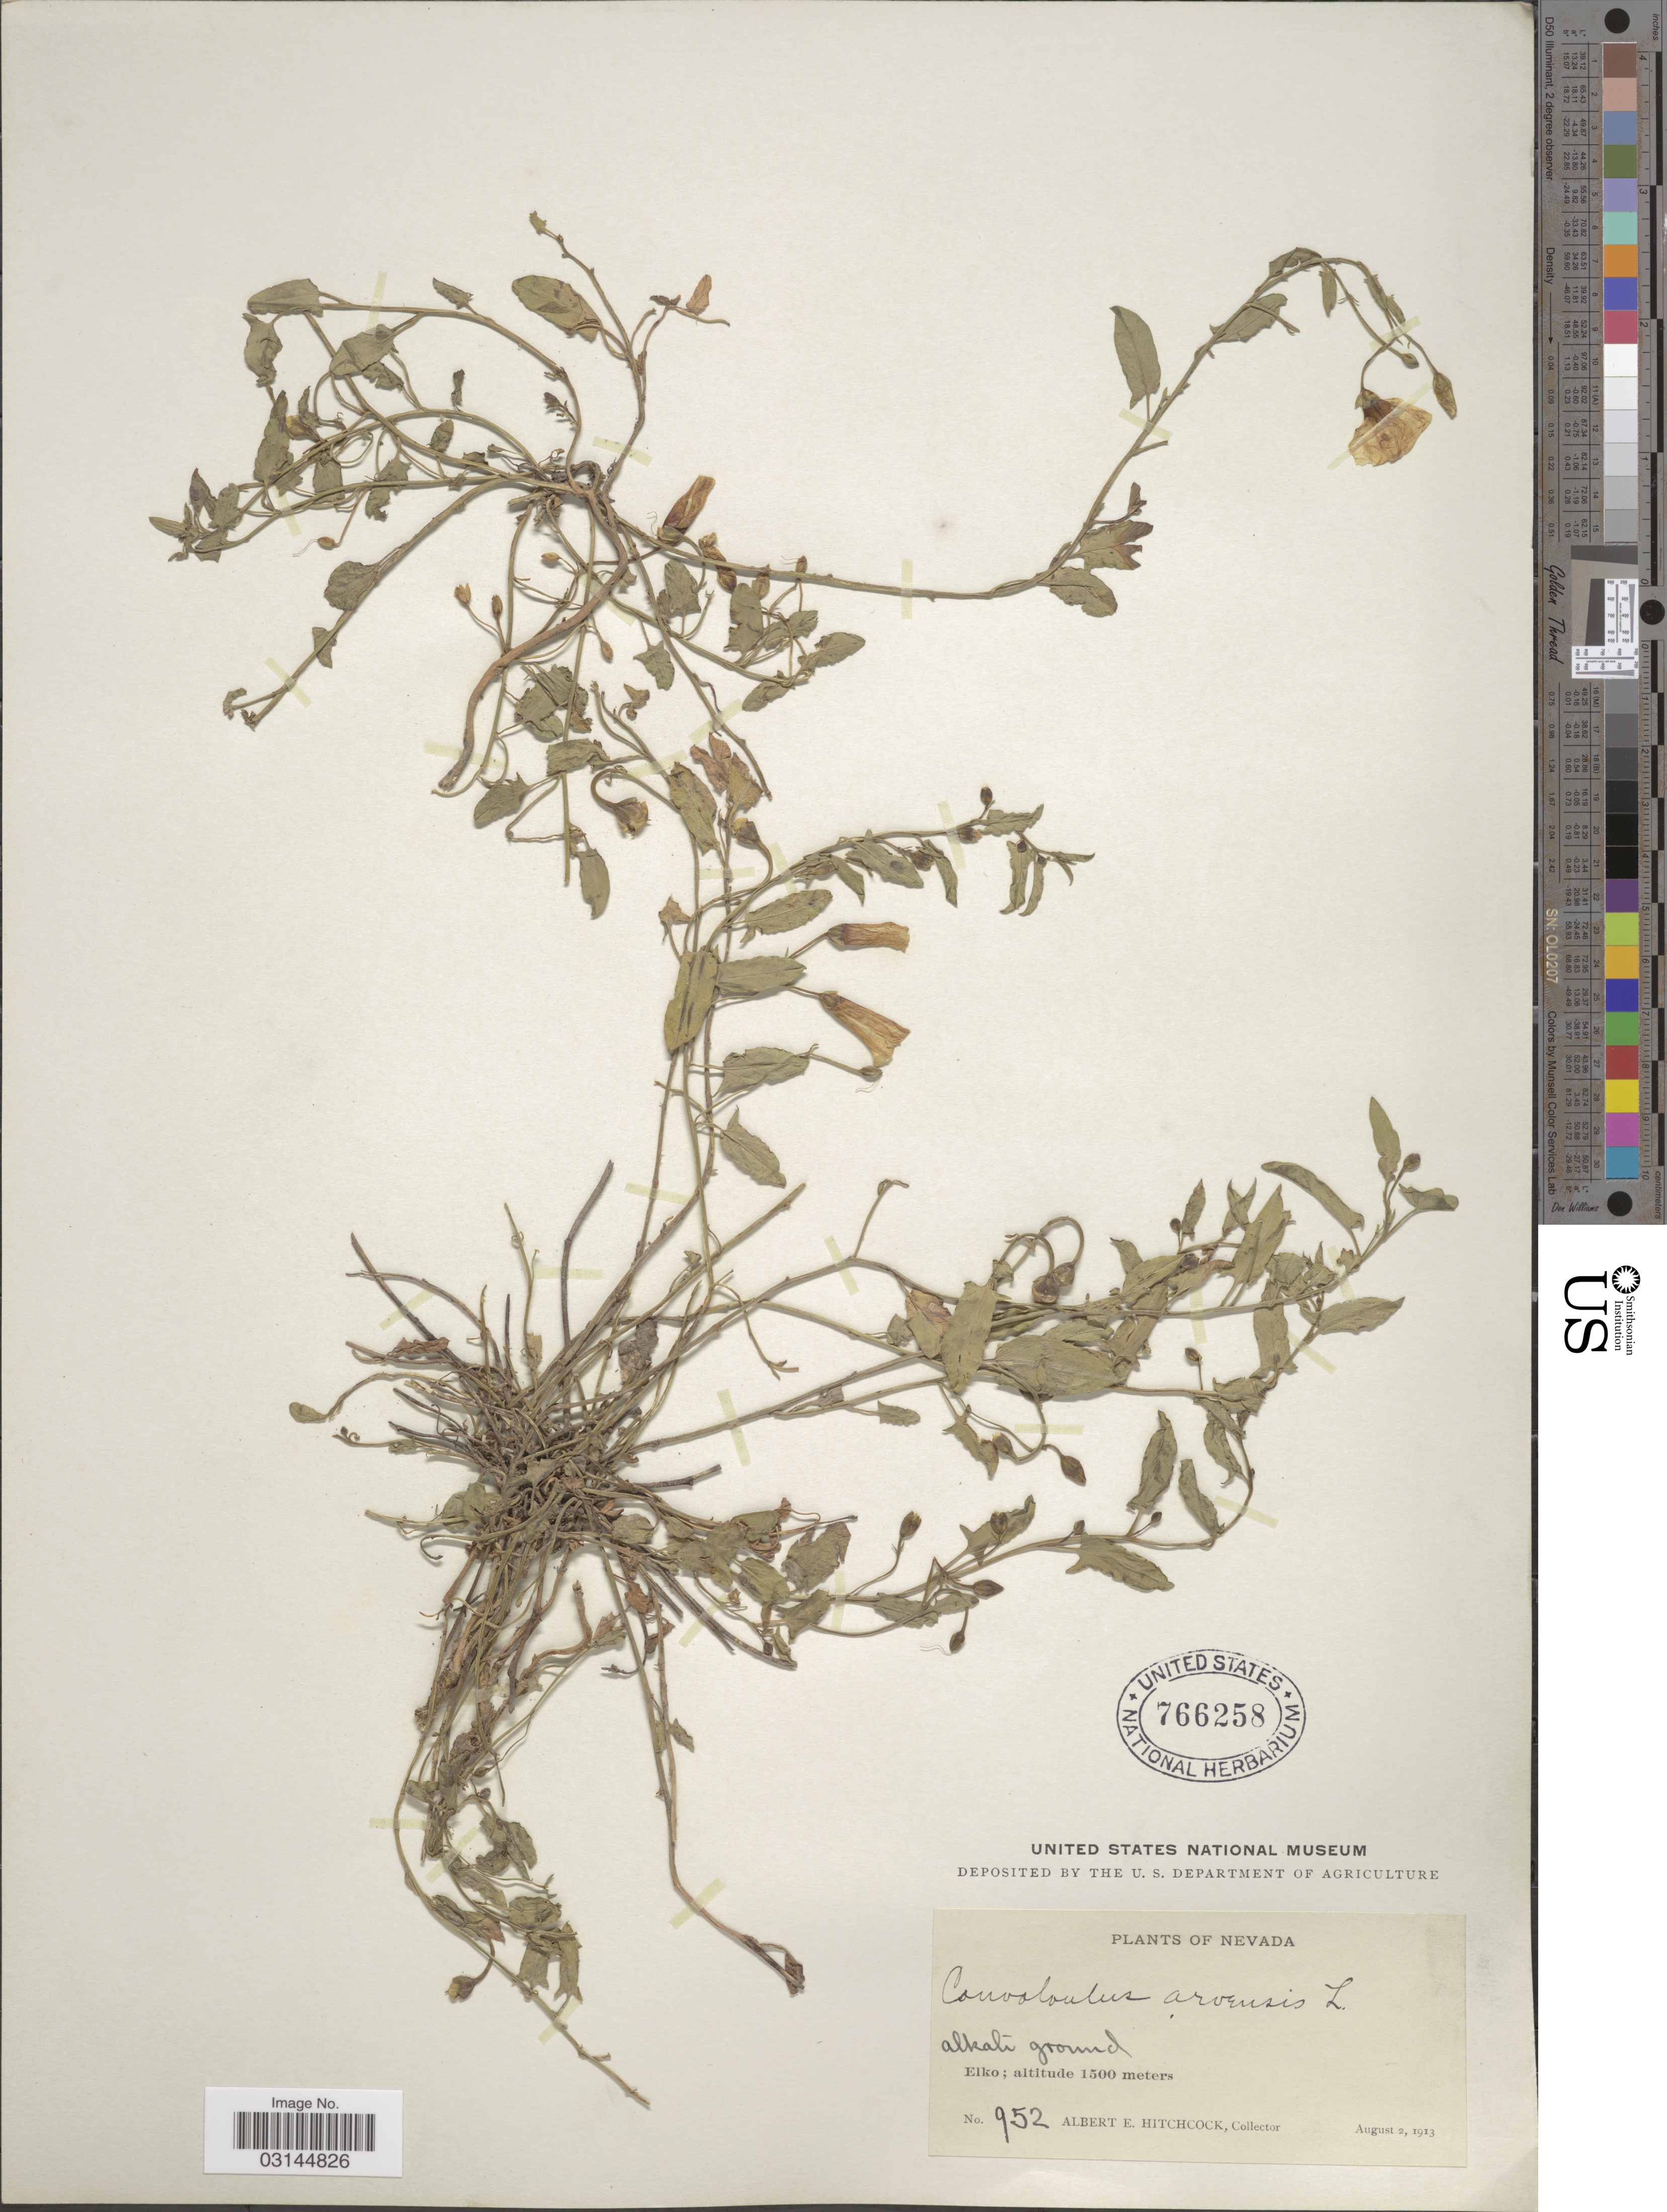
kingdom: Plantae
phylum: Tracheophyta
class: Magnoliopsida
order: Solanales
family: Convolvulaceae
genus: Convolvulus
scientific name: Convolvulus arvensis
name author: L.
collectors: A. Hitchcock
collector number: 952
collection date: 1913-08-02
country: United States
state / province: Nevada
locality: Elko.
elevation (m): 1500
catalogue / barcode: US 766258